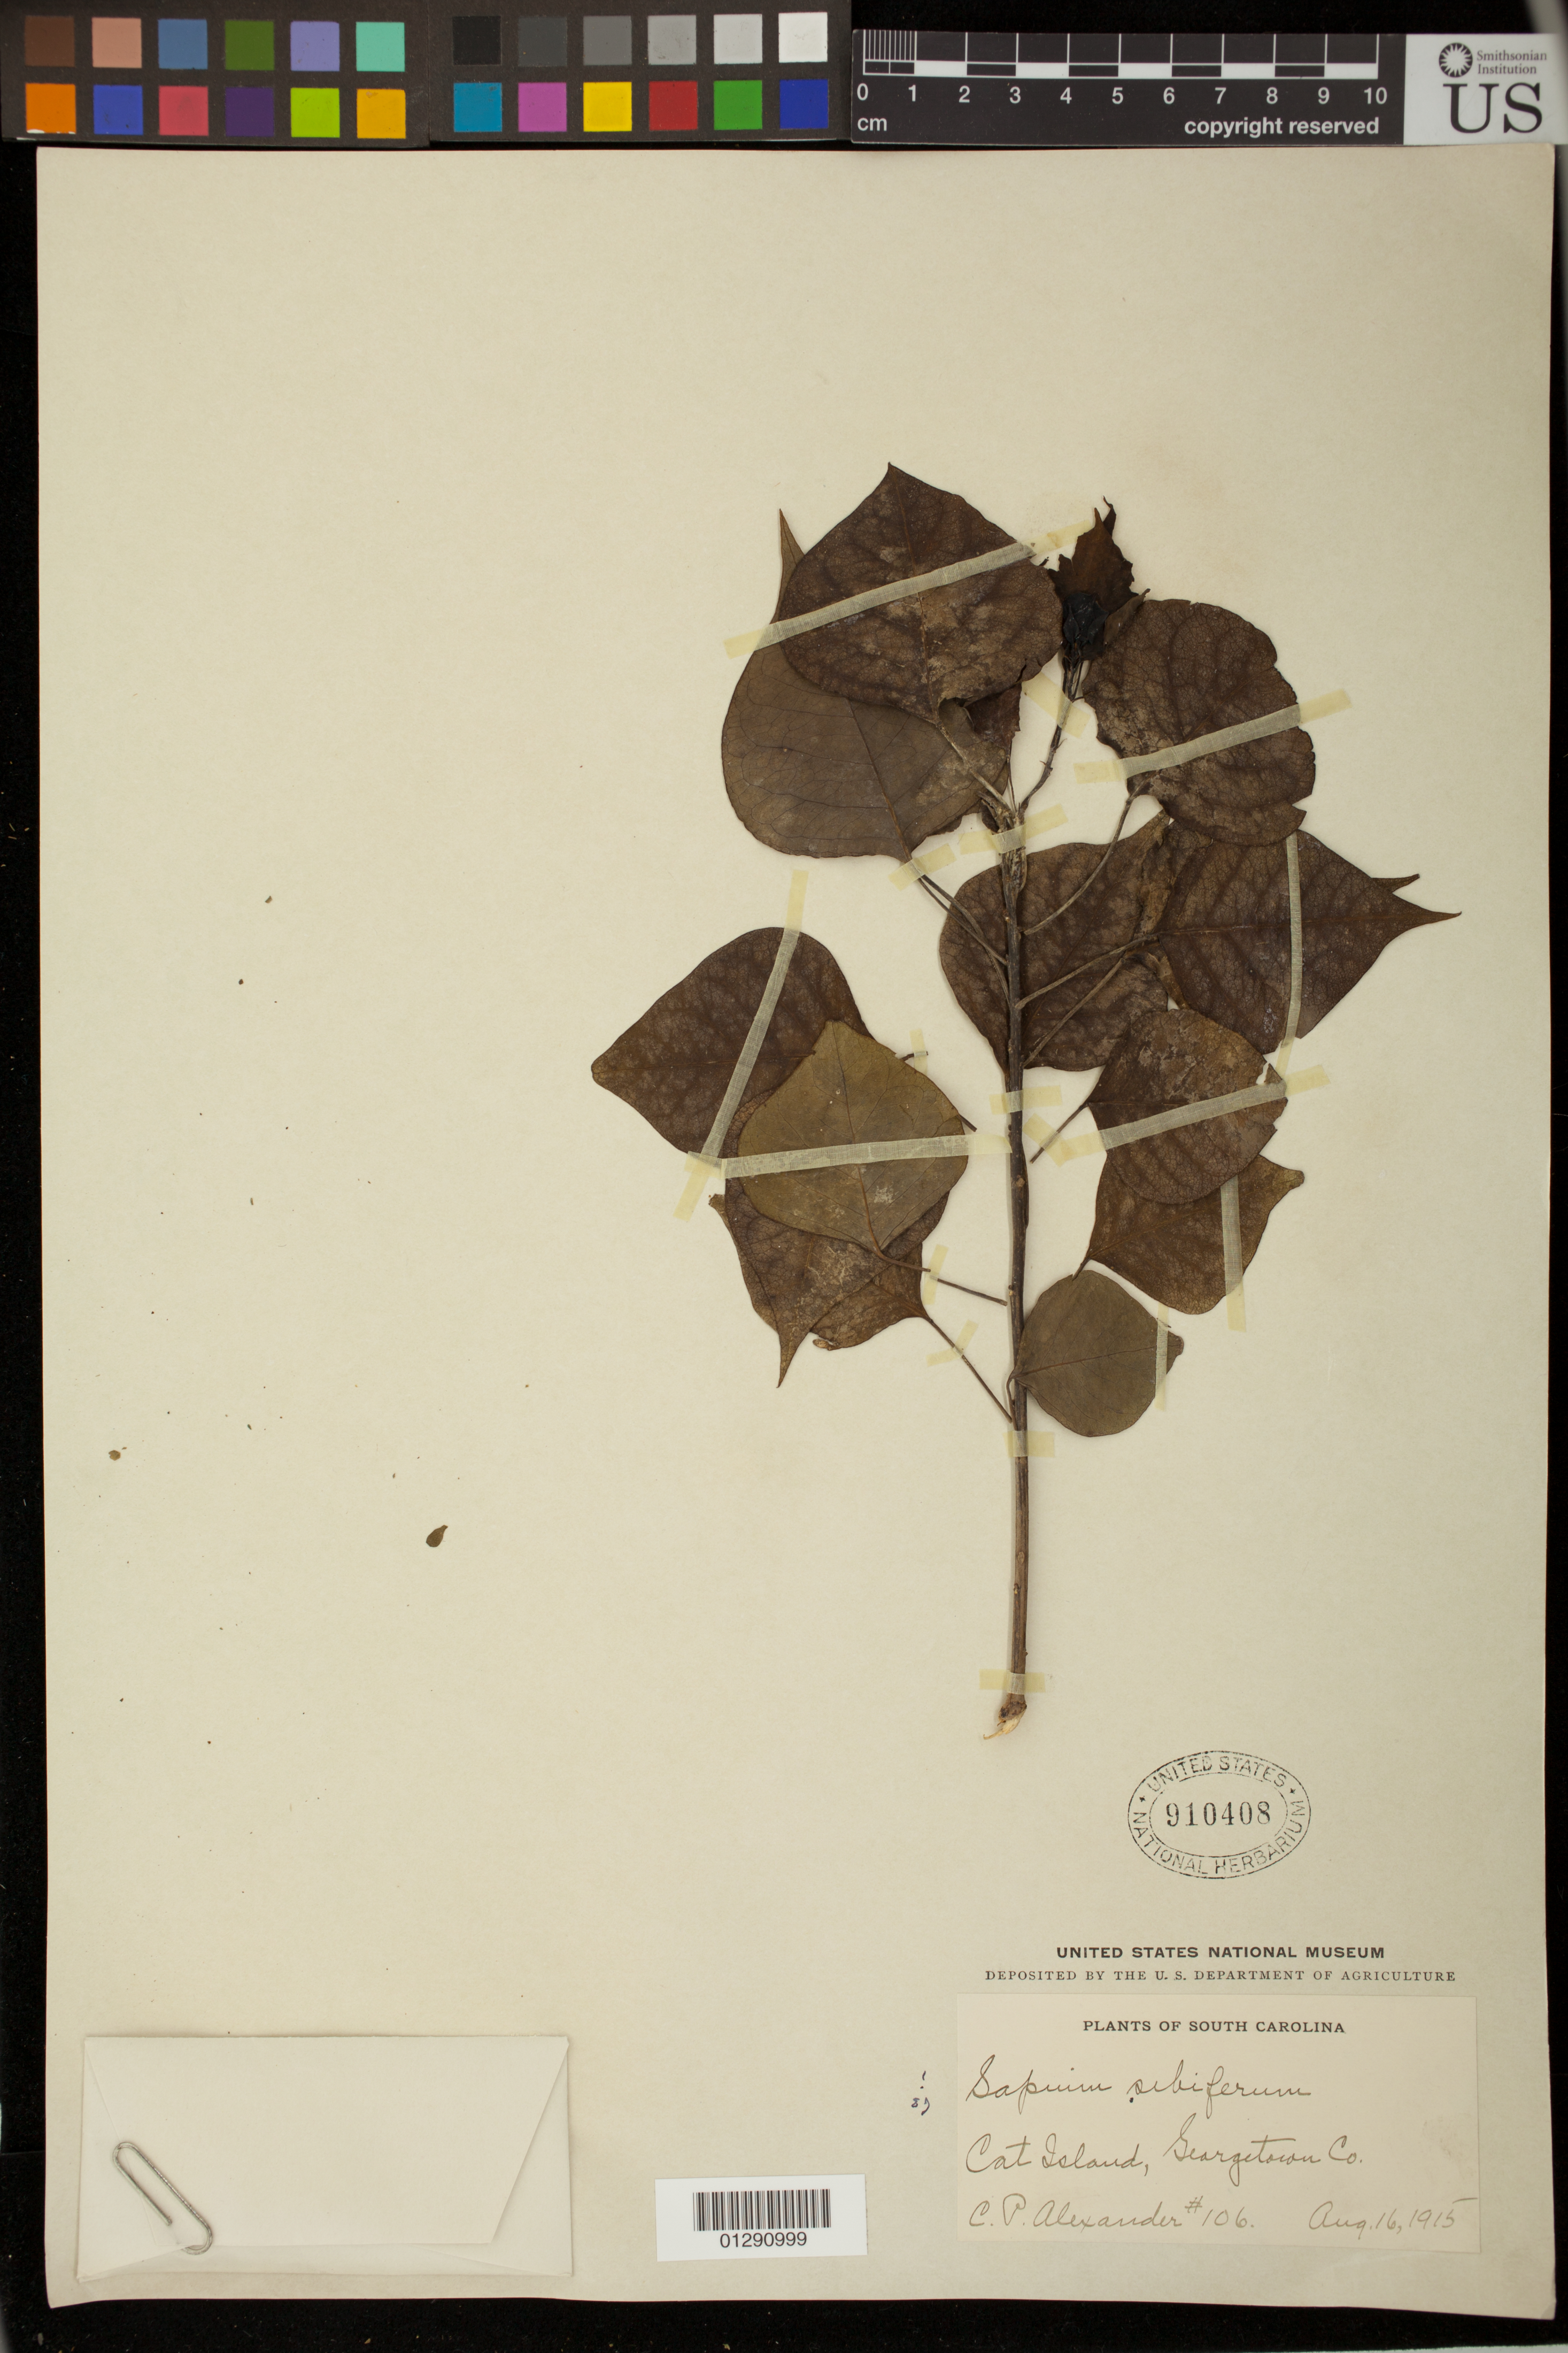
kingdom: Plantae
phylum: Tracheophyta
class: Magnoliopsida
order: Malpighiales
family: Euphorbiaceae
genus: Sapium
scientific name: Sapium sebiferum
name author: (L.) Roxb.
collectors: C. P. Alexander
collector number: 106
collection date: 1915-08-16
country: United States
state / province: South Carolina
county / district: Georgetown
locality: Cat Island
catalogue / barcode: US 910418